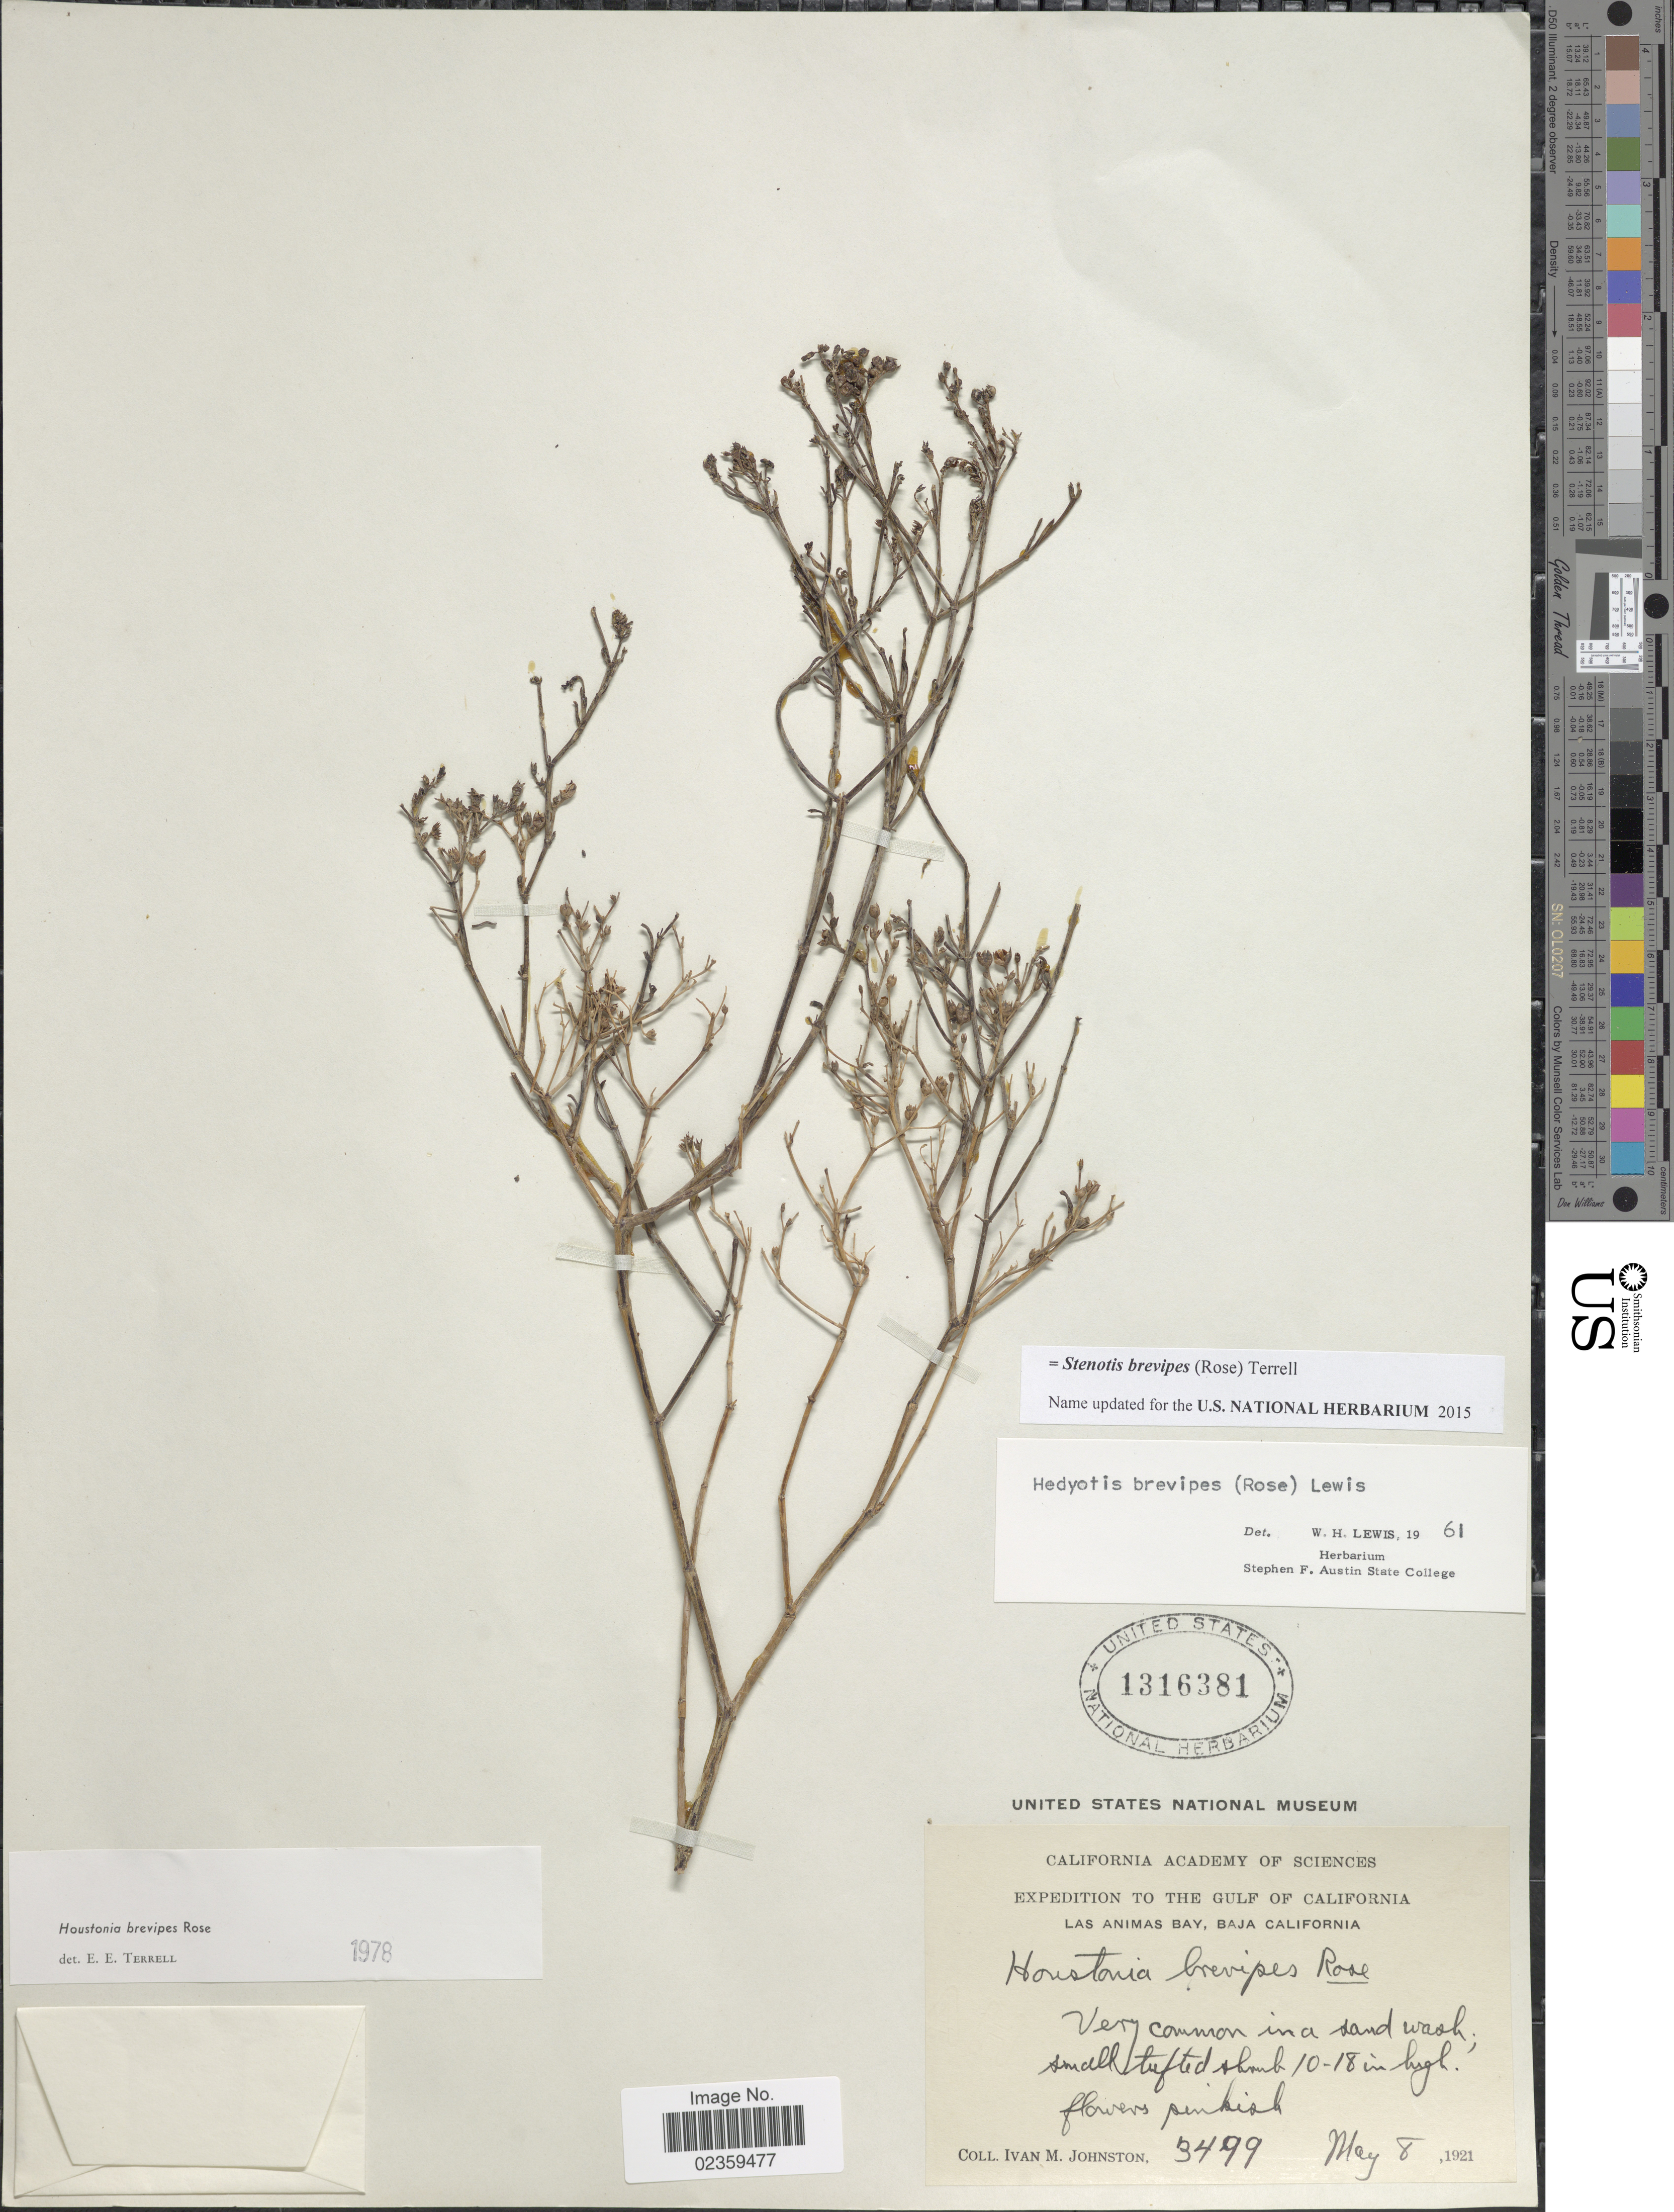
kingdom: Plantae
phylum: Tracheophyta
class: Magnoliopsida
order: Gentianales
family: Rubiaceae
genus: Stenotis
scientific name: Stenotis brevipes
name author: (Rose) Terrell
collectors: I.M. Johnston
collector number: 3499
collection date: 1921-05-08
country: Mexico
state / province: Baja California Norte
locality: Gulf of California. Las Animas Bay.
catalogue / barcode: US 1316381